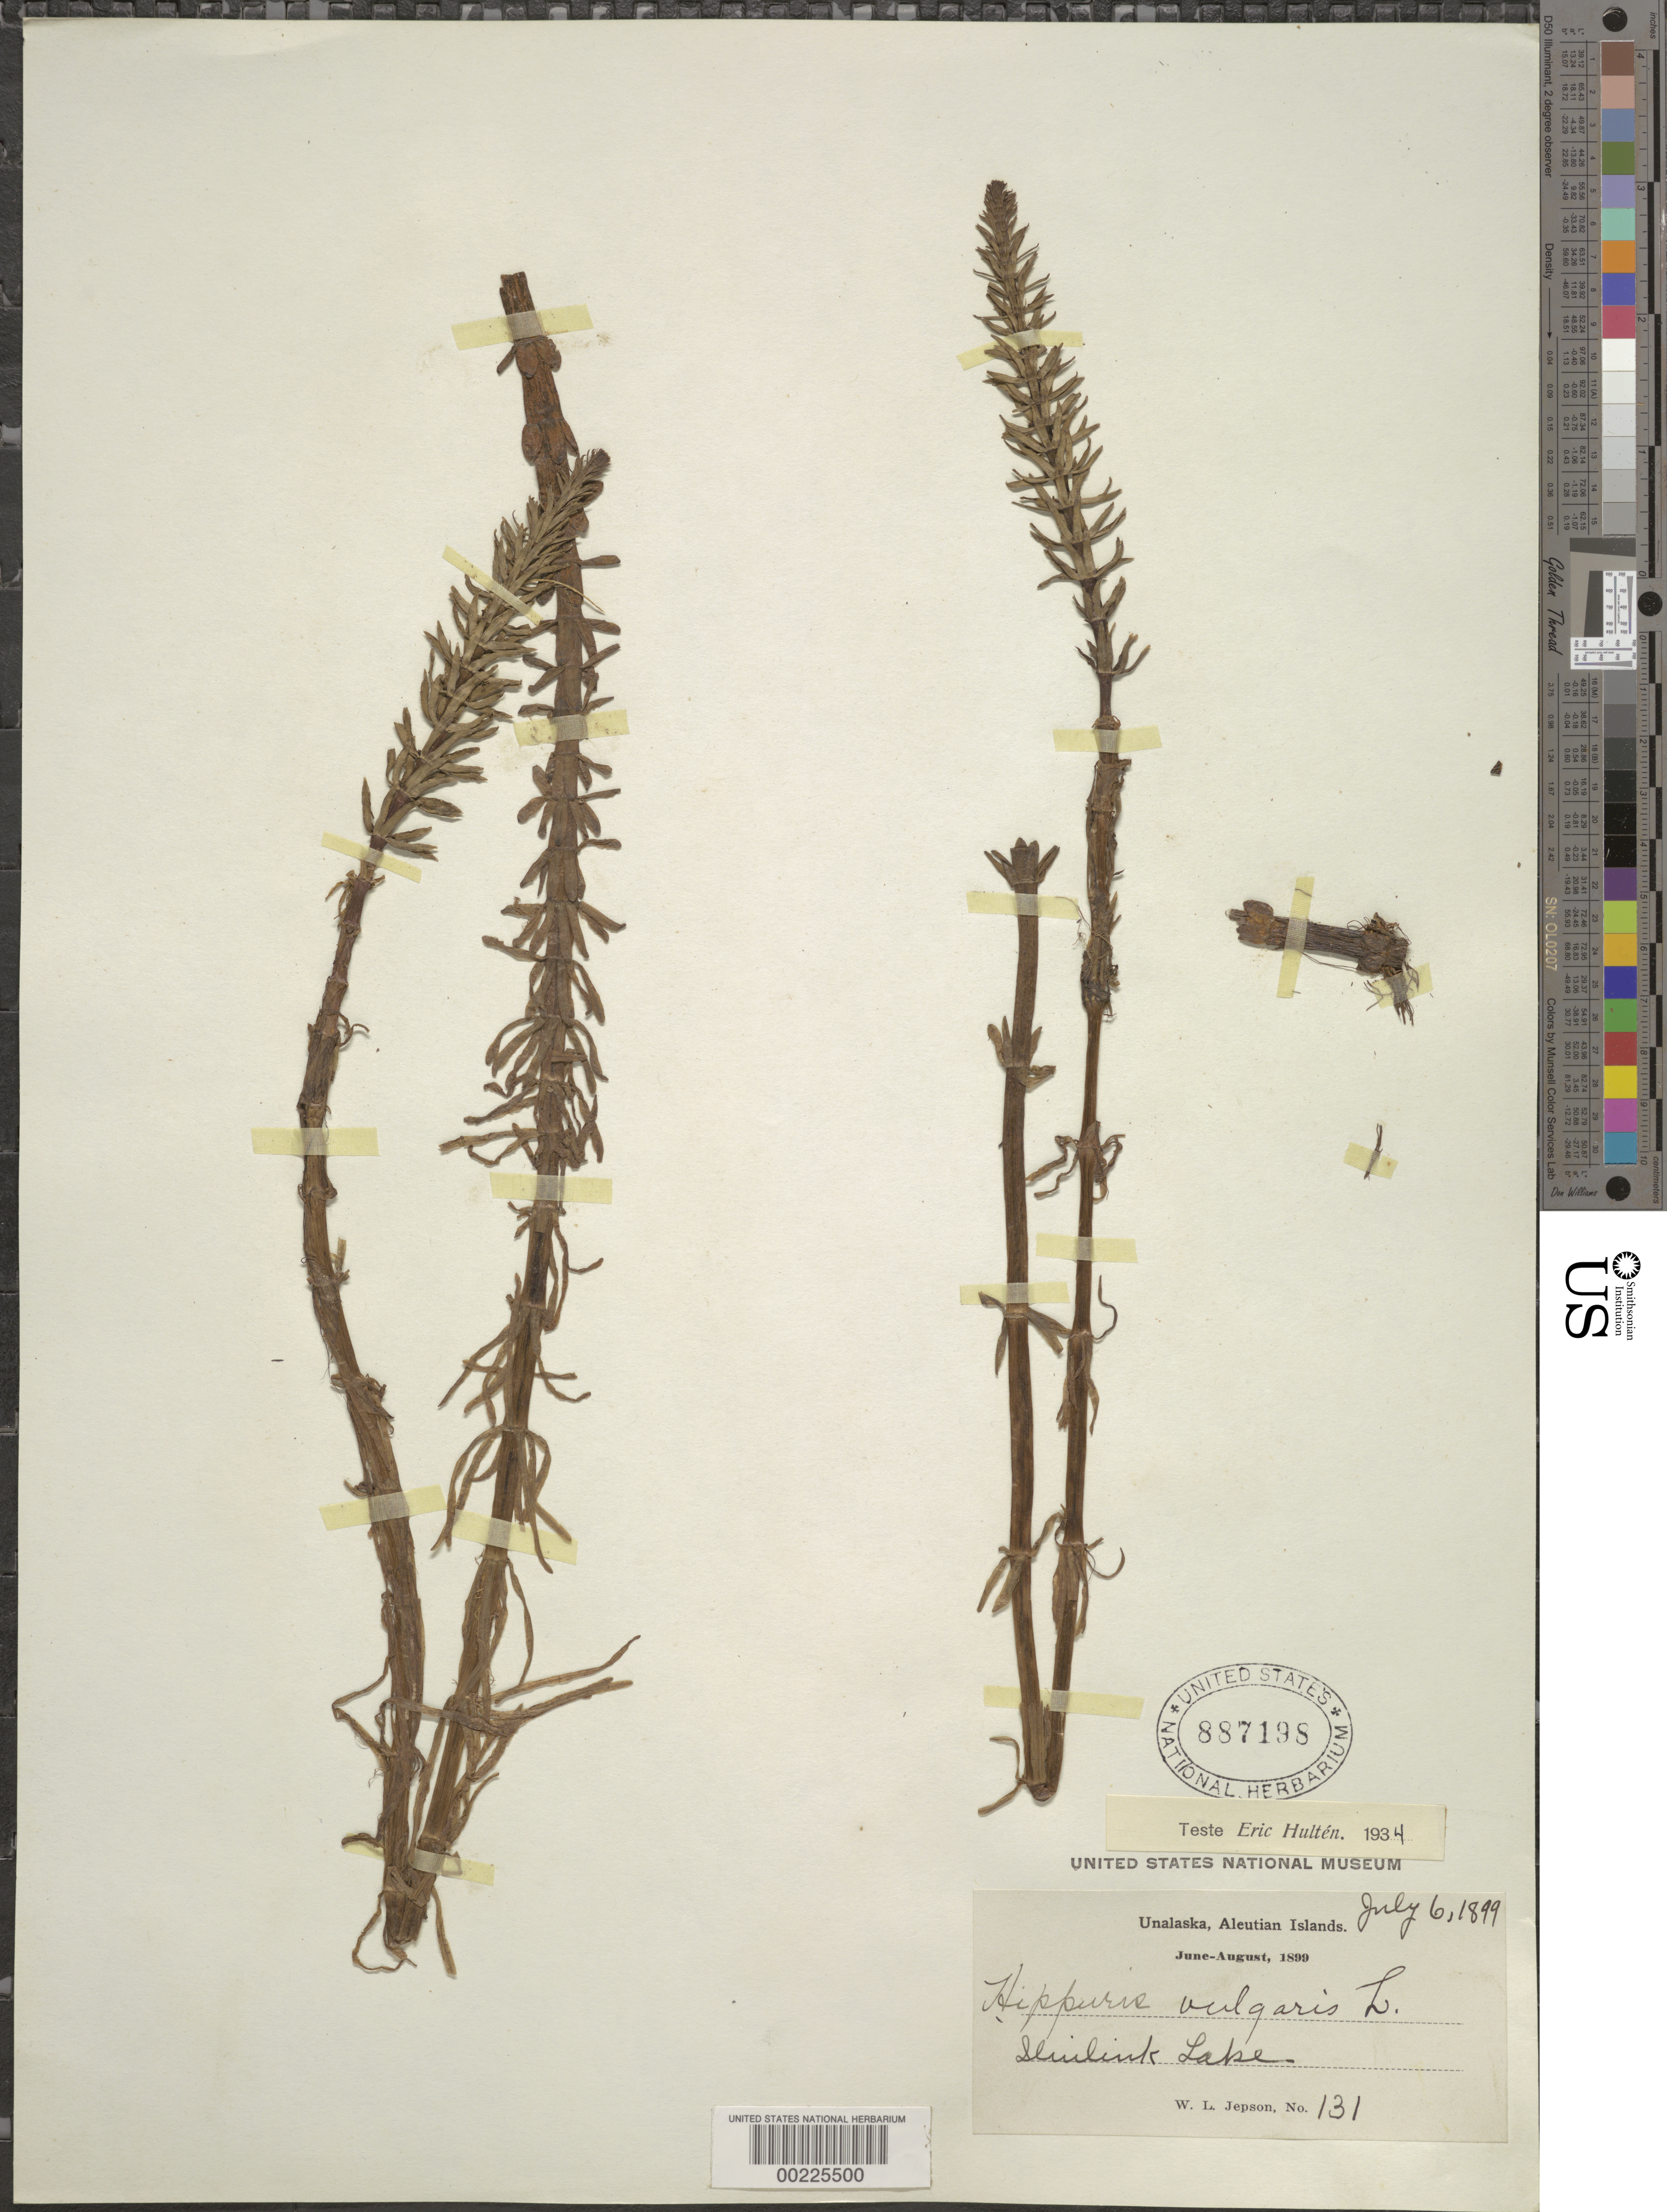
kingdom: Plantae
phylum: Tracheophyta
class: Magnoliopsida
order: Lamiales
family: Plantaginaceae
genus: Hippuris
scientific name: Hippuris vulgaris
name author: L.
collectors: W. L. Jepson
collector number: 131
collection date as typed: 06 Jul 1899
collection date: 1899-07-06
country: United States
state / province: Alaska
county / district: Aleutians West Census Area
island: Unalaska Island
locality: Iluilink lake; unalaska, aleutian islands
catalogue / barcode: US 887198